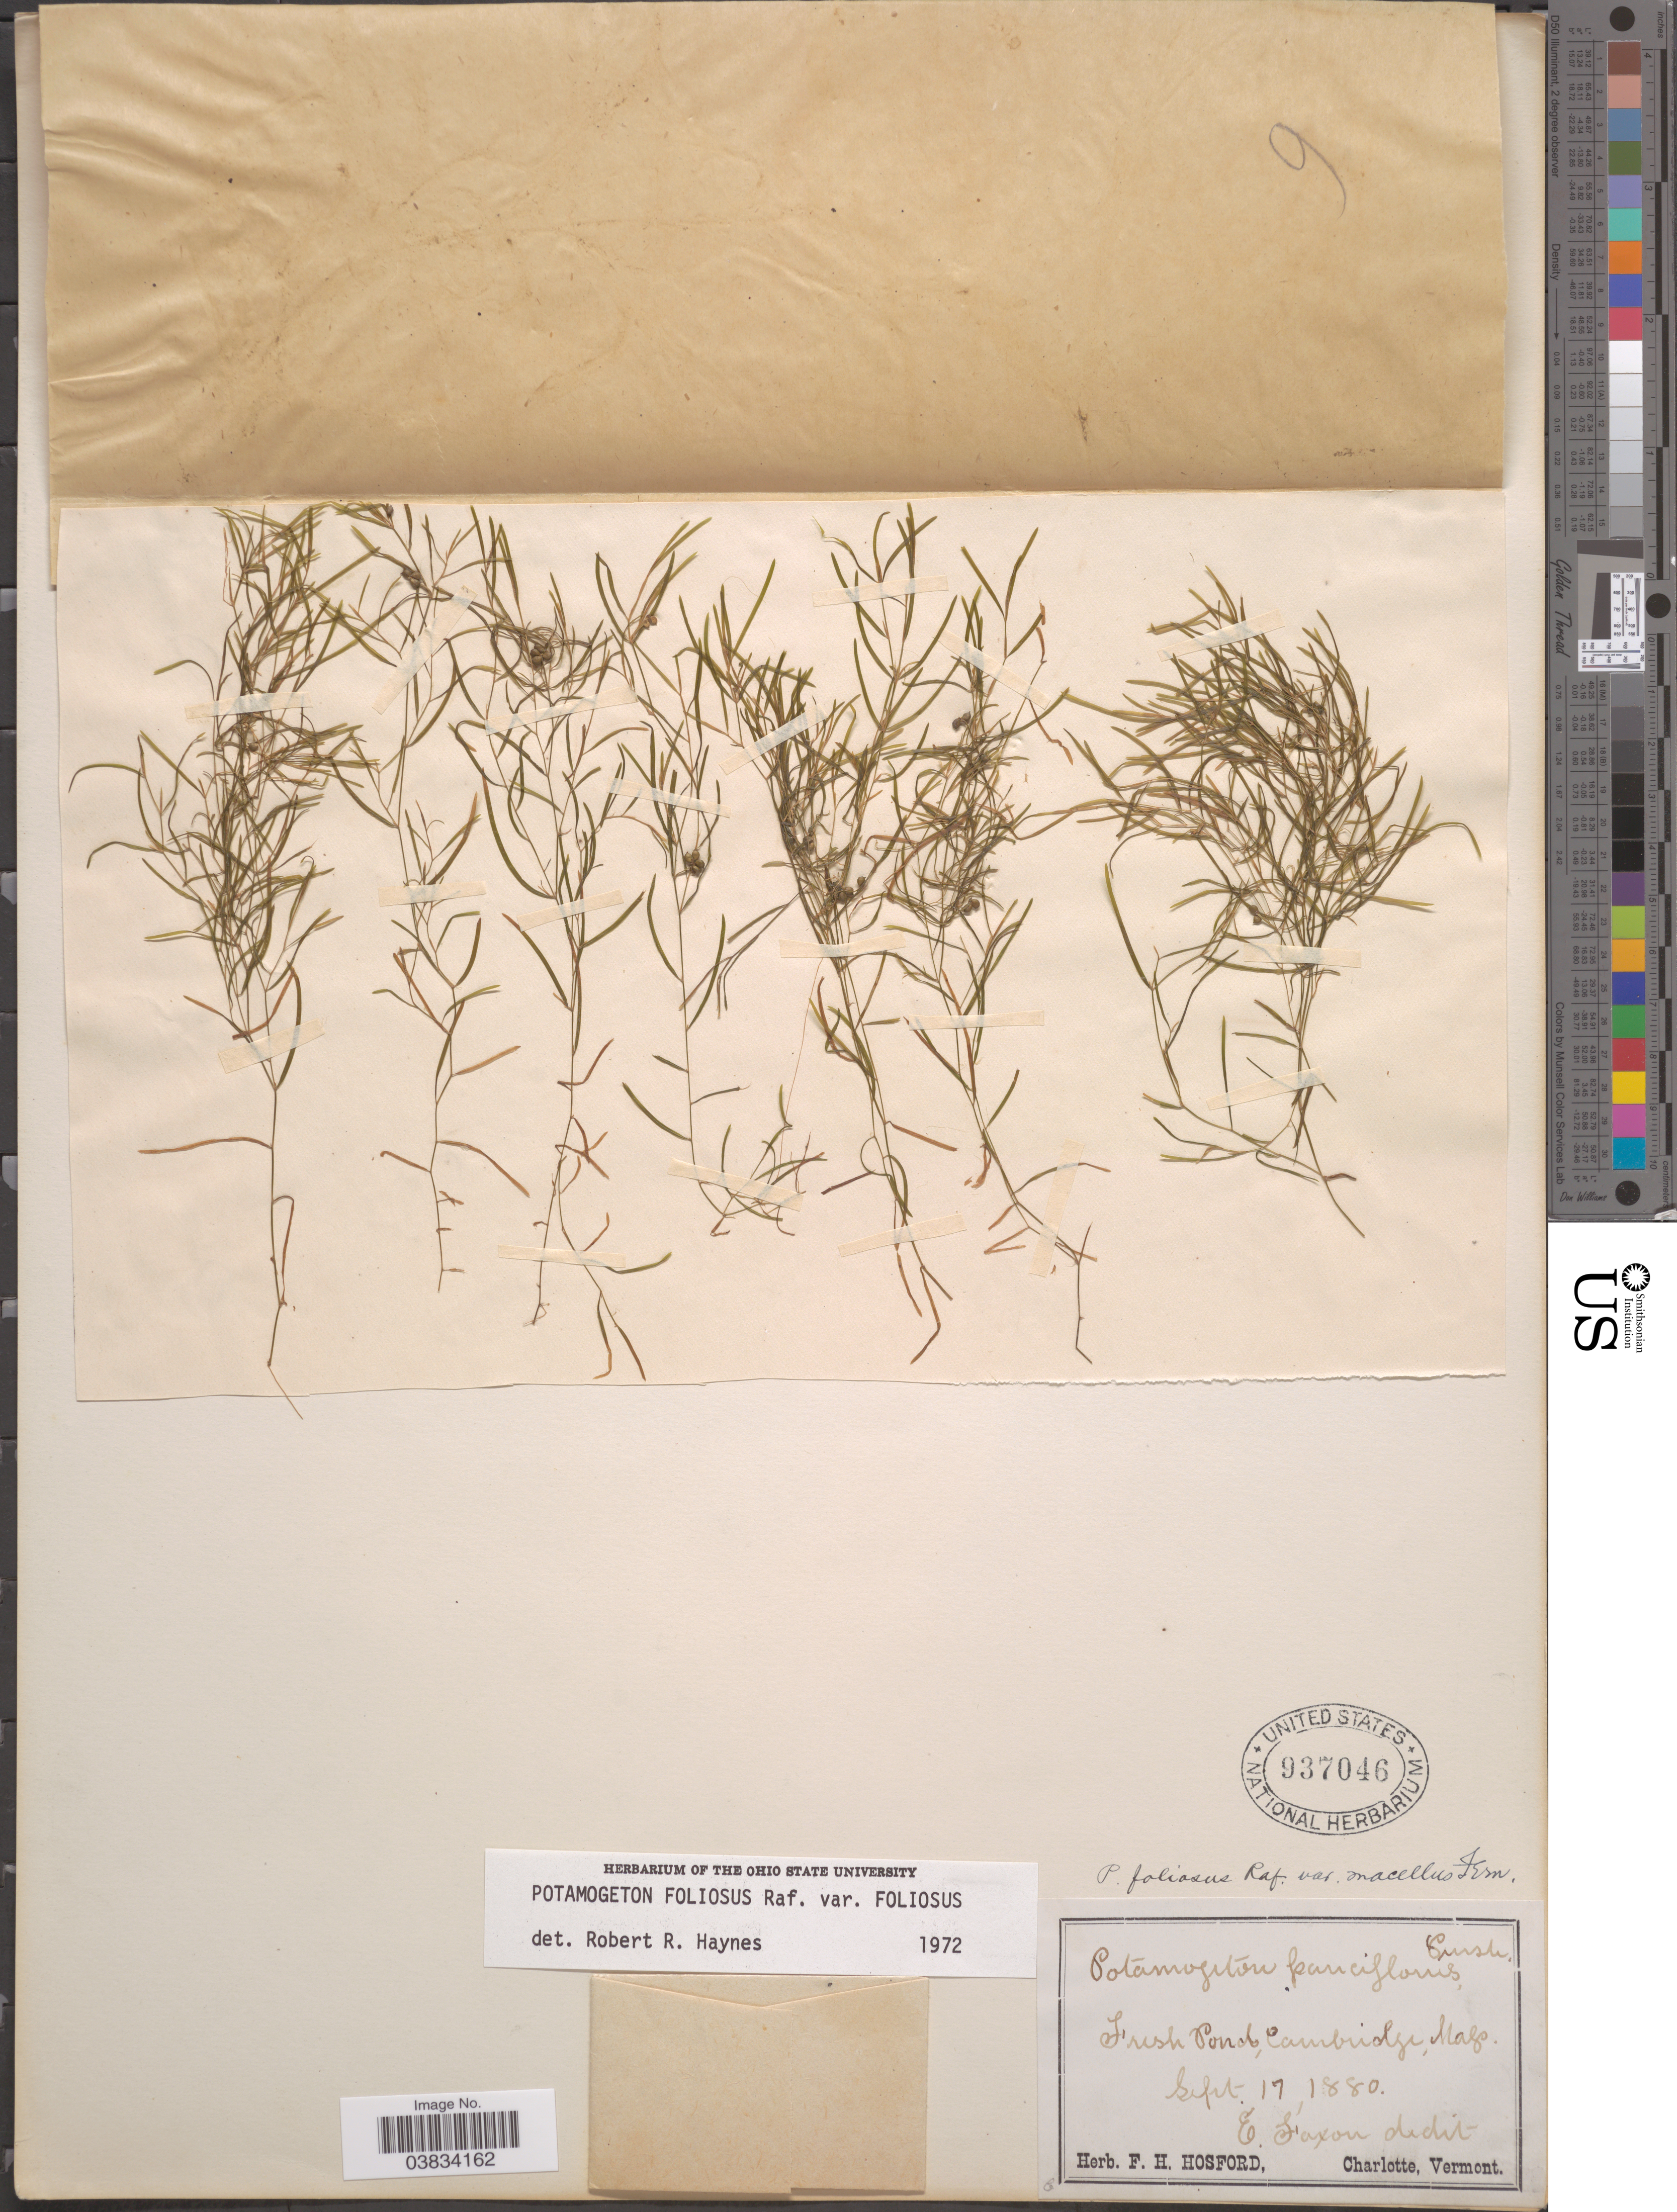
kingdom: Plantae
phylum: Tracheophyta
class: Liliopsida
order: Alismatales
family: Potamogetonaceae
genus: Potamogeton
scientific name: Potamogeton foliosus var. foliosus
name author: Raf.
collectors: ex herb. F. H. Hosford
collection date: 1880-09-17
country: United States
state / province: Massachusetts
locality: Fresh Pond, Cambridge.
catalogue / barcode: US 937046